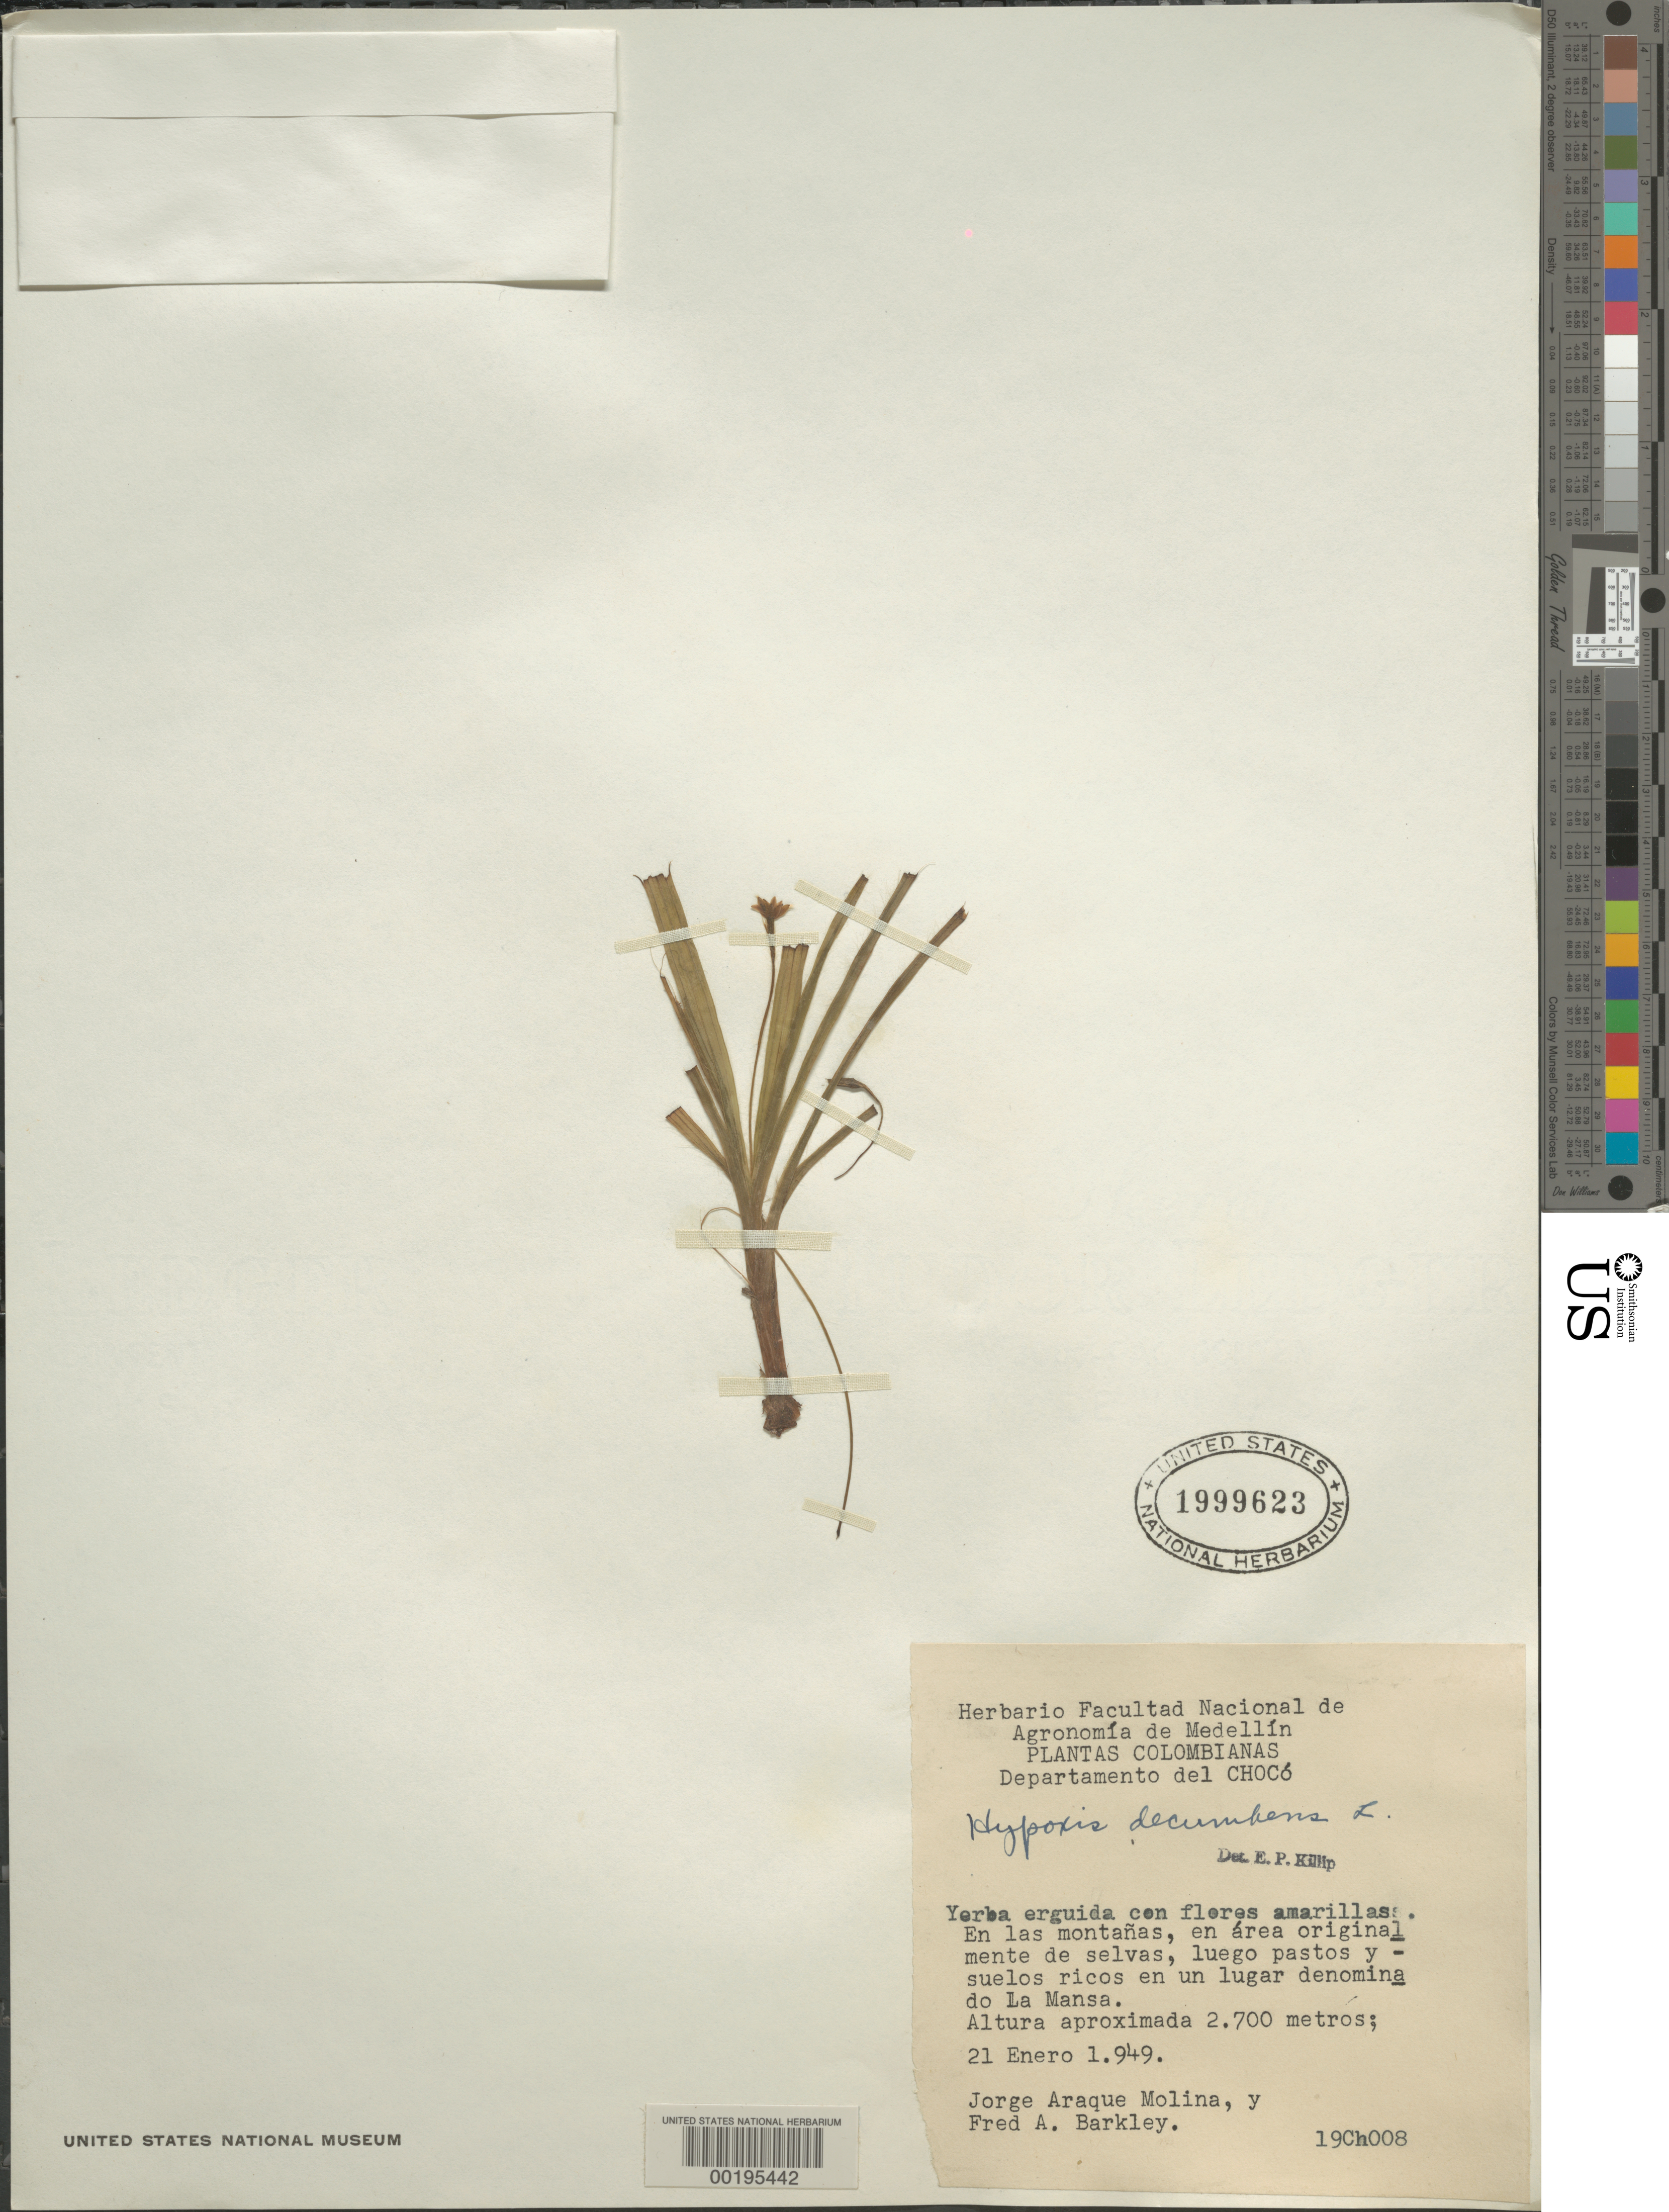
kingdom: Plantae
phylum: Tracheophyta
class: Liliopsida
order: Asparagales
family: Hypoxidaceae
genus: Hypoxis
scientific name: Hypoxis decumbens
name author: L.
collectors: F. A. Barkley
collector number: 19ch008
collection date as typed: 21 Jan 1949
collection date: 1949-01-21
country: Colombia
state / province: Chocó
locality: La Mansa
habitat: Mountains, area originally forest, then pasture, rich soil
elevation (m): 2700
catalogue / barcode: US 1999623